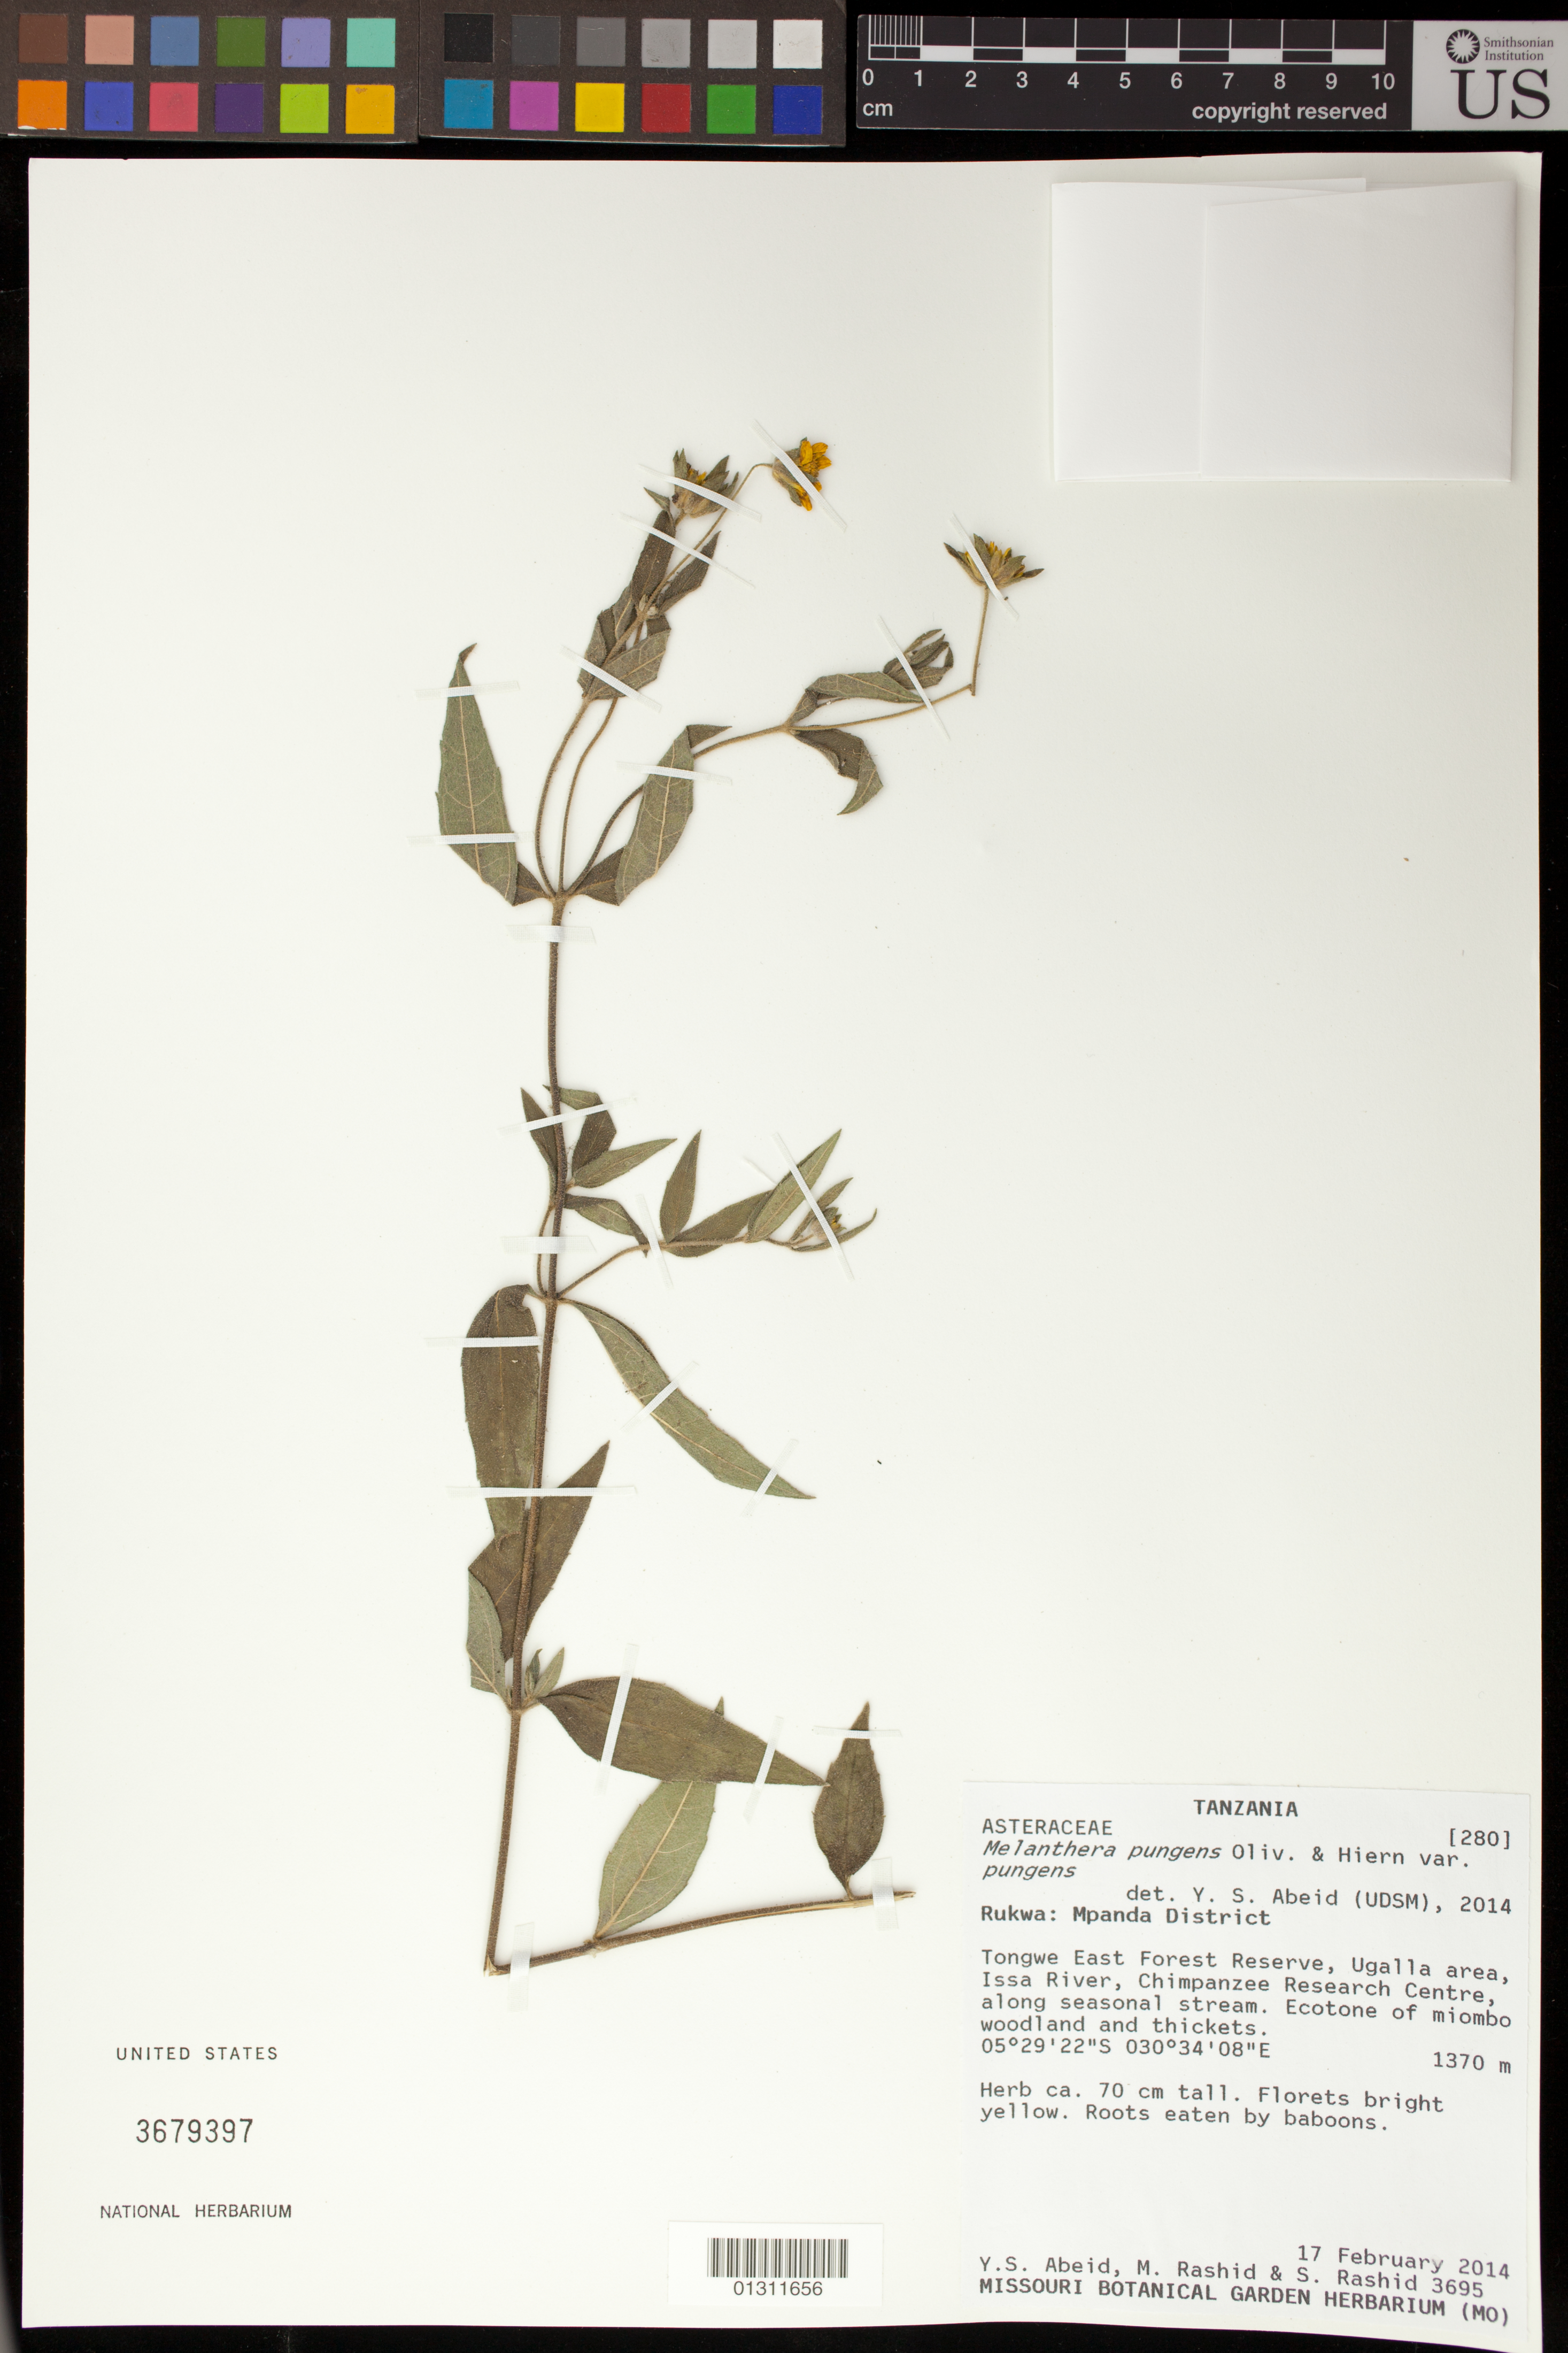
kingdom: Plantae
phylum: Tracheophyta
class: Magnoliopsida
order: Asterales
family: Asteraceae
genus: Melanthera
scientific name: Melanthera pungens var. pungens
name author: Oliv. & Hiern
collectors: Y. Abeid, M. Rashid & S. Rashid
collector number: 3695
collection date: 2014-02-17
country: Tanzania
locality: Tongawe East Forest Reserve, Ugalla area, Issa River, Chimpanzee Research Centre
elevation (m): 1370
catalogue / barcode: US 3679397